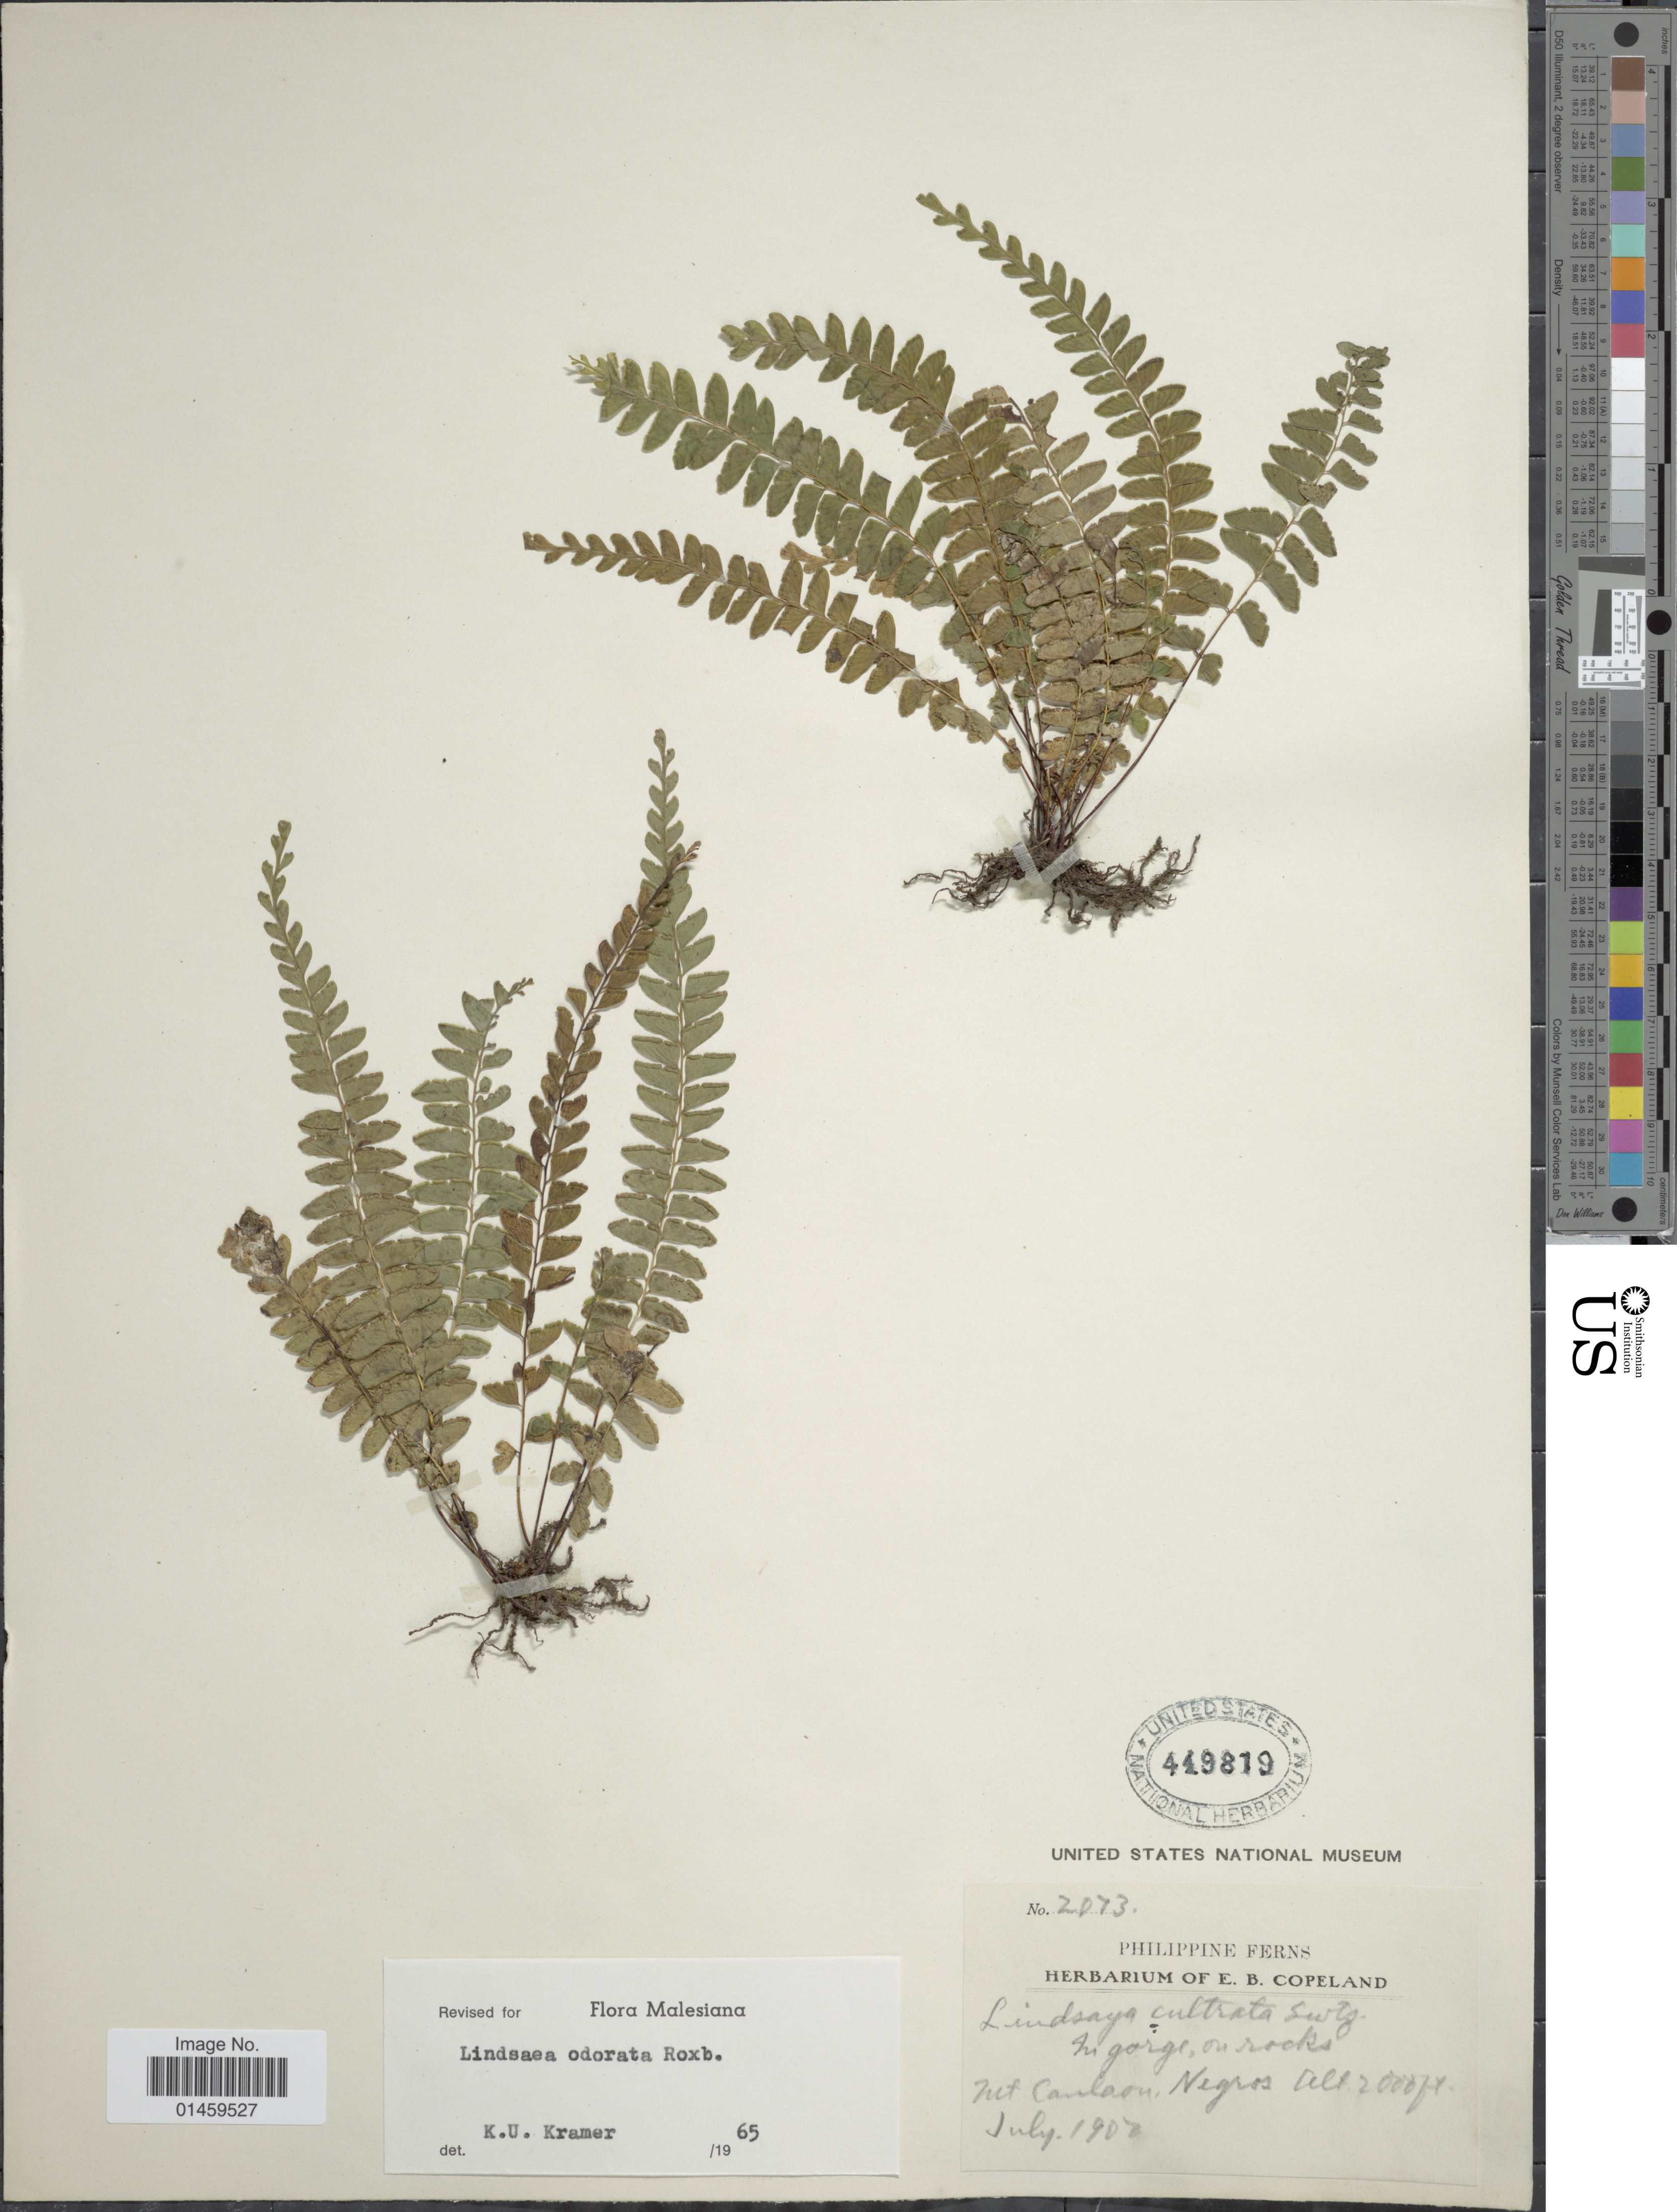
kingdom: Plantae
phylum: Tracheophyta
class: Polypodiopsida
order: Polypodiales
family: Lindsaeaceae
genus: Lindsaea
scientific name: Lindsaea odorata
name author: Roxb.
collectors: ex herb. E. B. Copeland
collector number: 2073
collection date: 1907-07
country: Philippines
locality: Mt. Canlaon. Negros.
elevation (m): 610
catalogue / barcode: US 449819